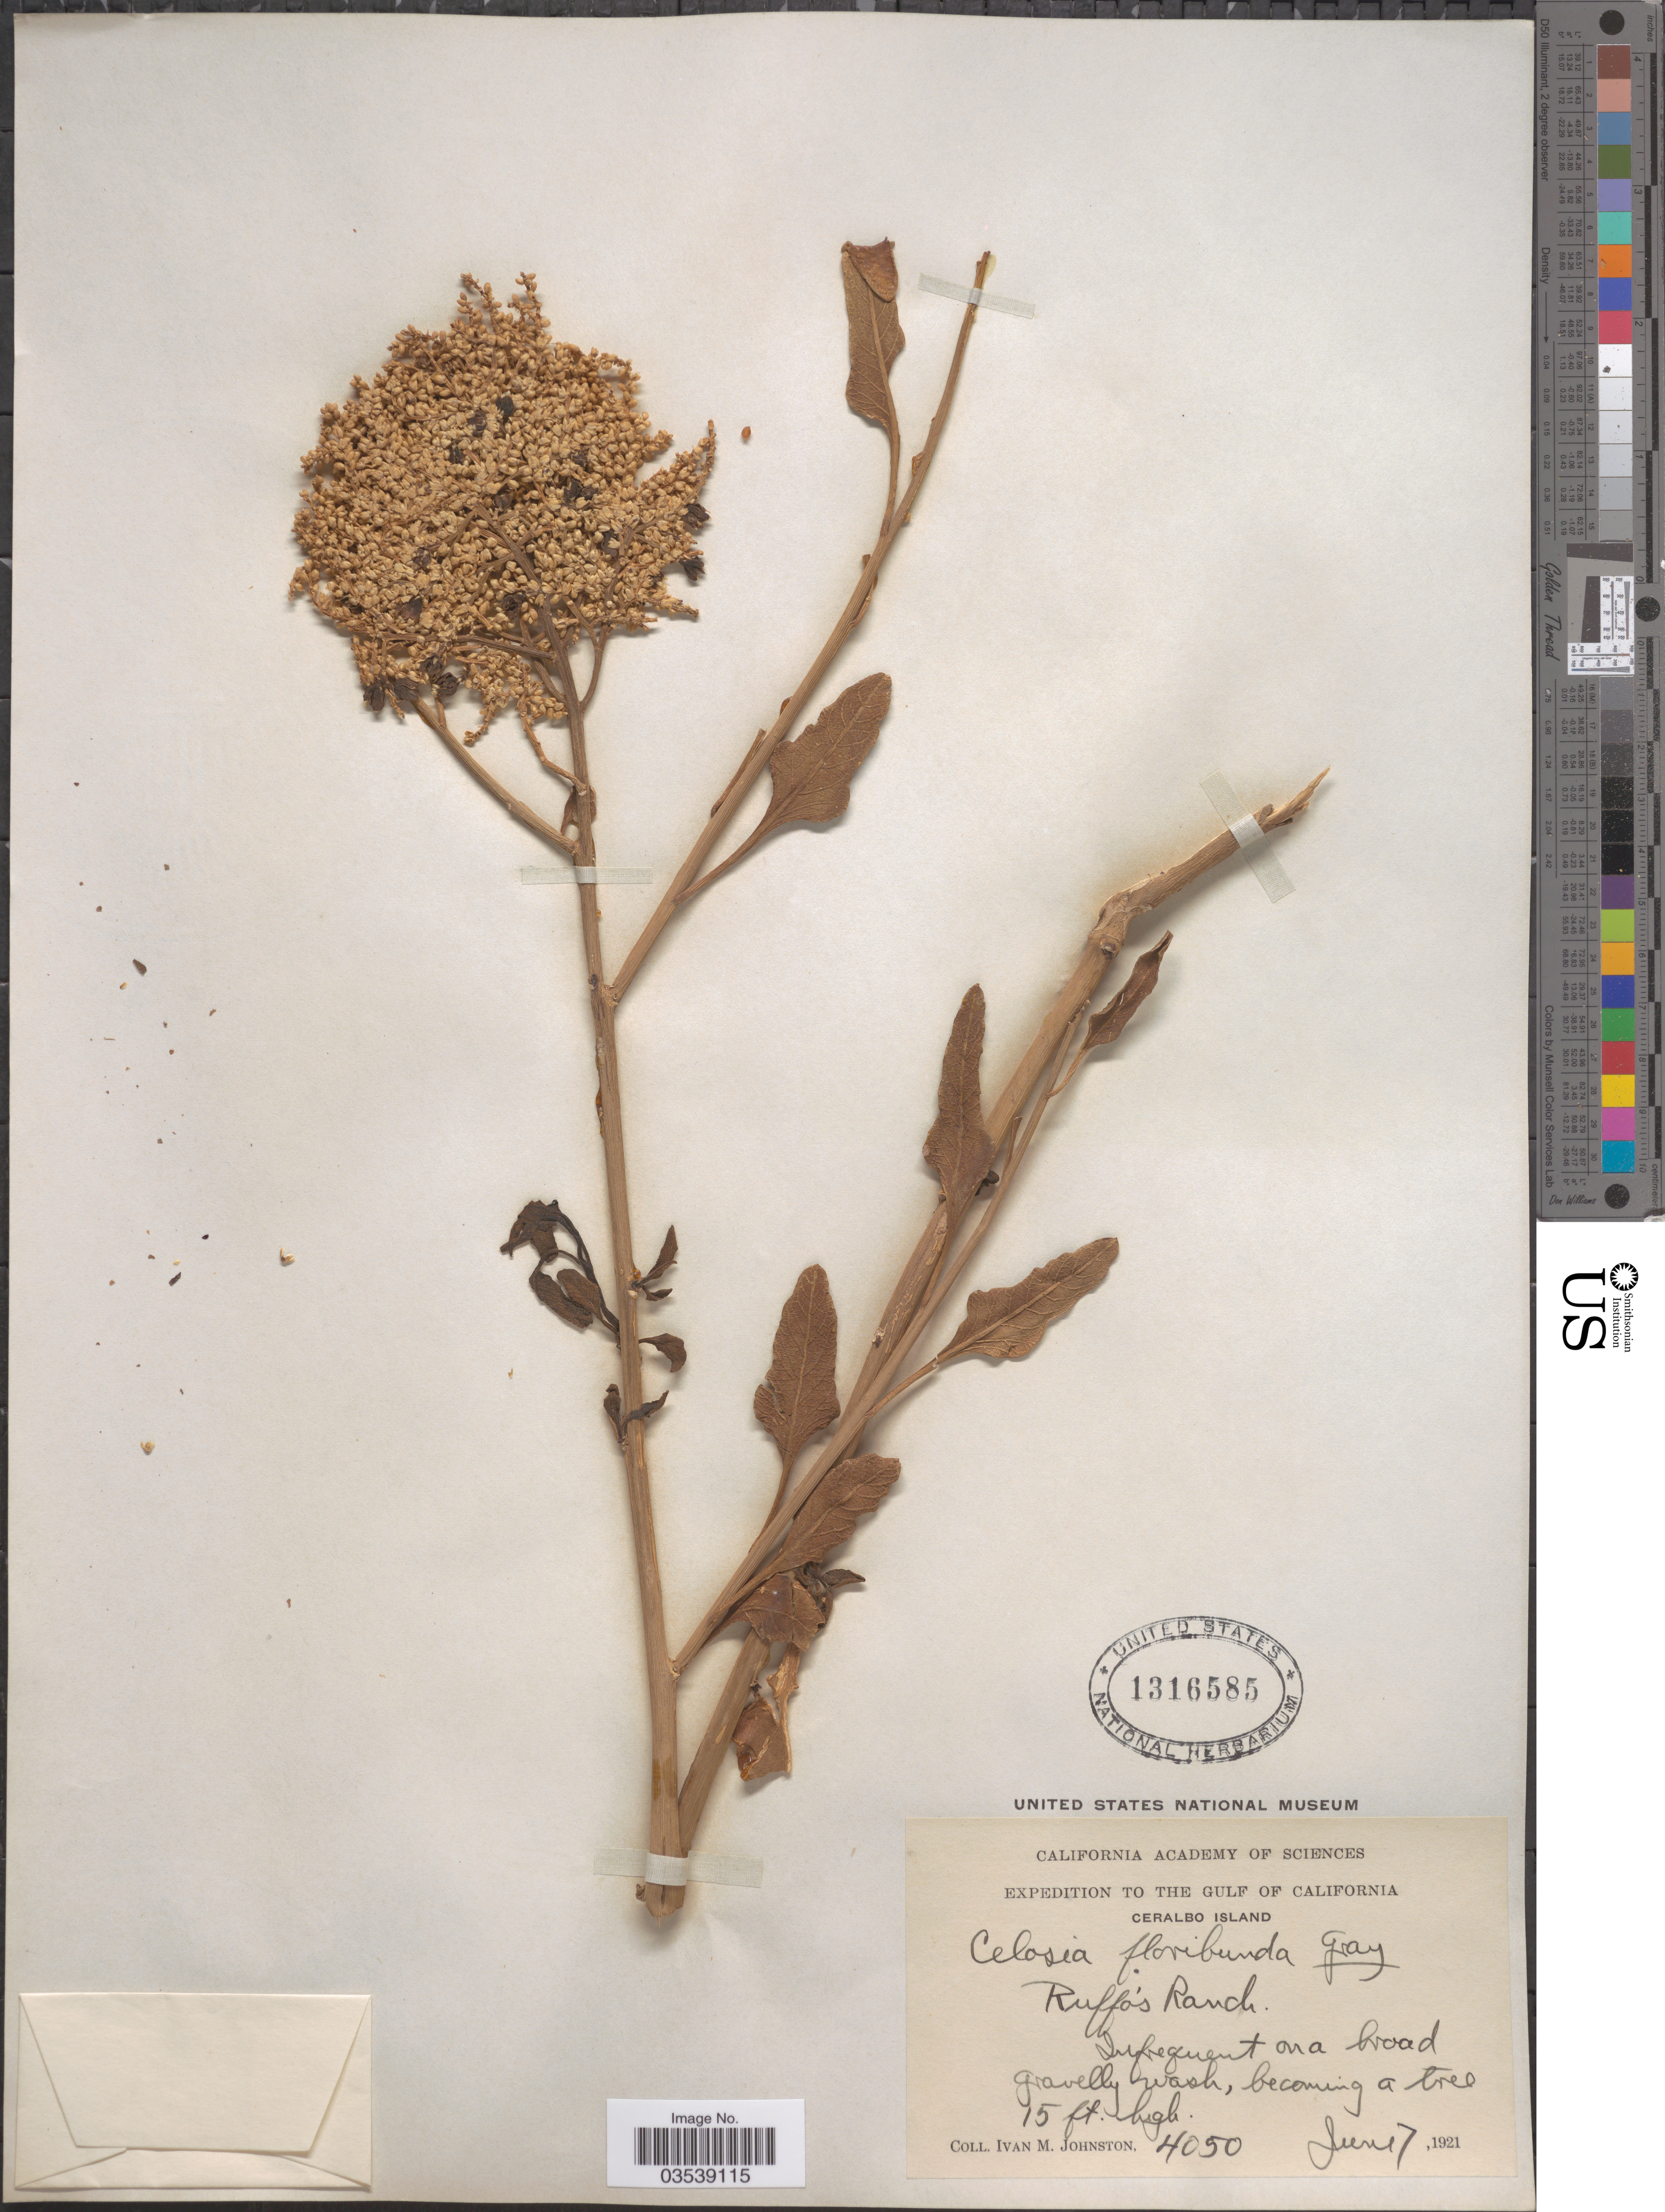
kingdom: Plantae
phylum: Tracheophyta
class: Magnoliopsida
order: Caryophyllales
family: Amaranthaceae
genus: Celosia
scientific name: Celosia floribunda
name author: A. Gray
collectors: I.M. Johnston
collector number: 4050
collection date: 1921-06-07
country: Mexico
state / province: Baja California Sur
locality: The Gulf of California. Ceralbo Island. Ruffo's Ranch.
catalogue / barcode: US 1316585